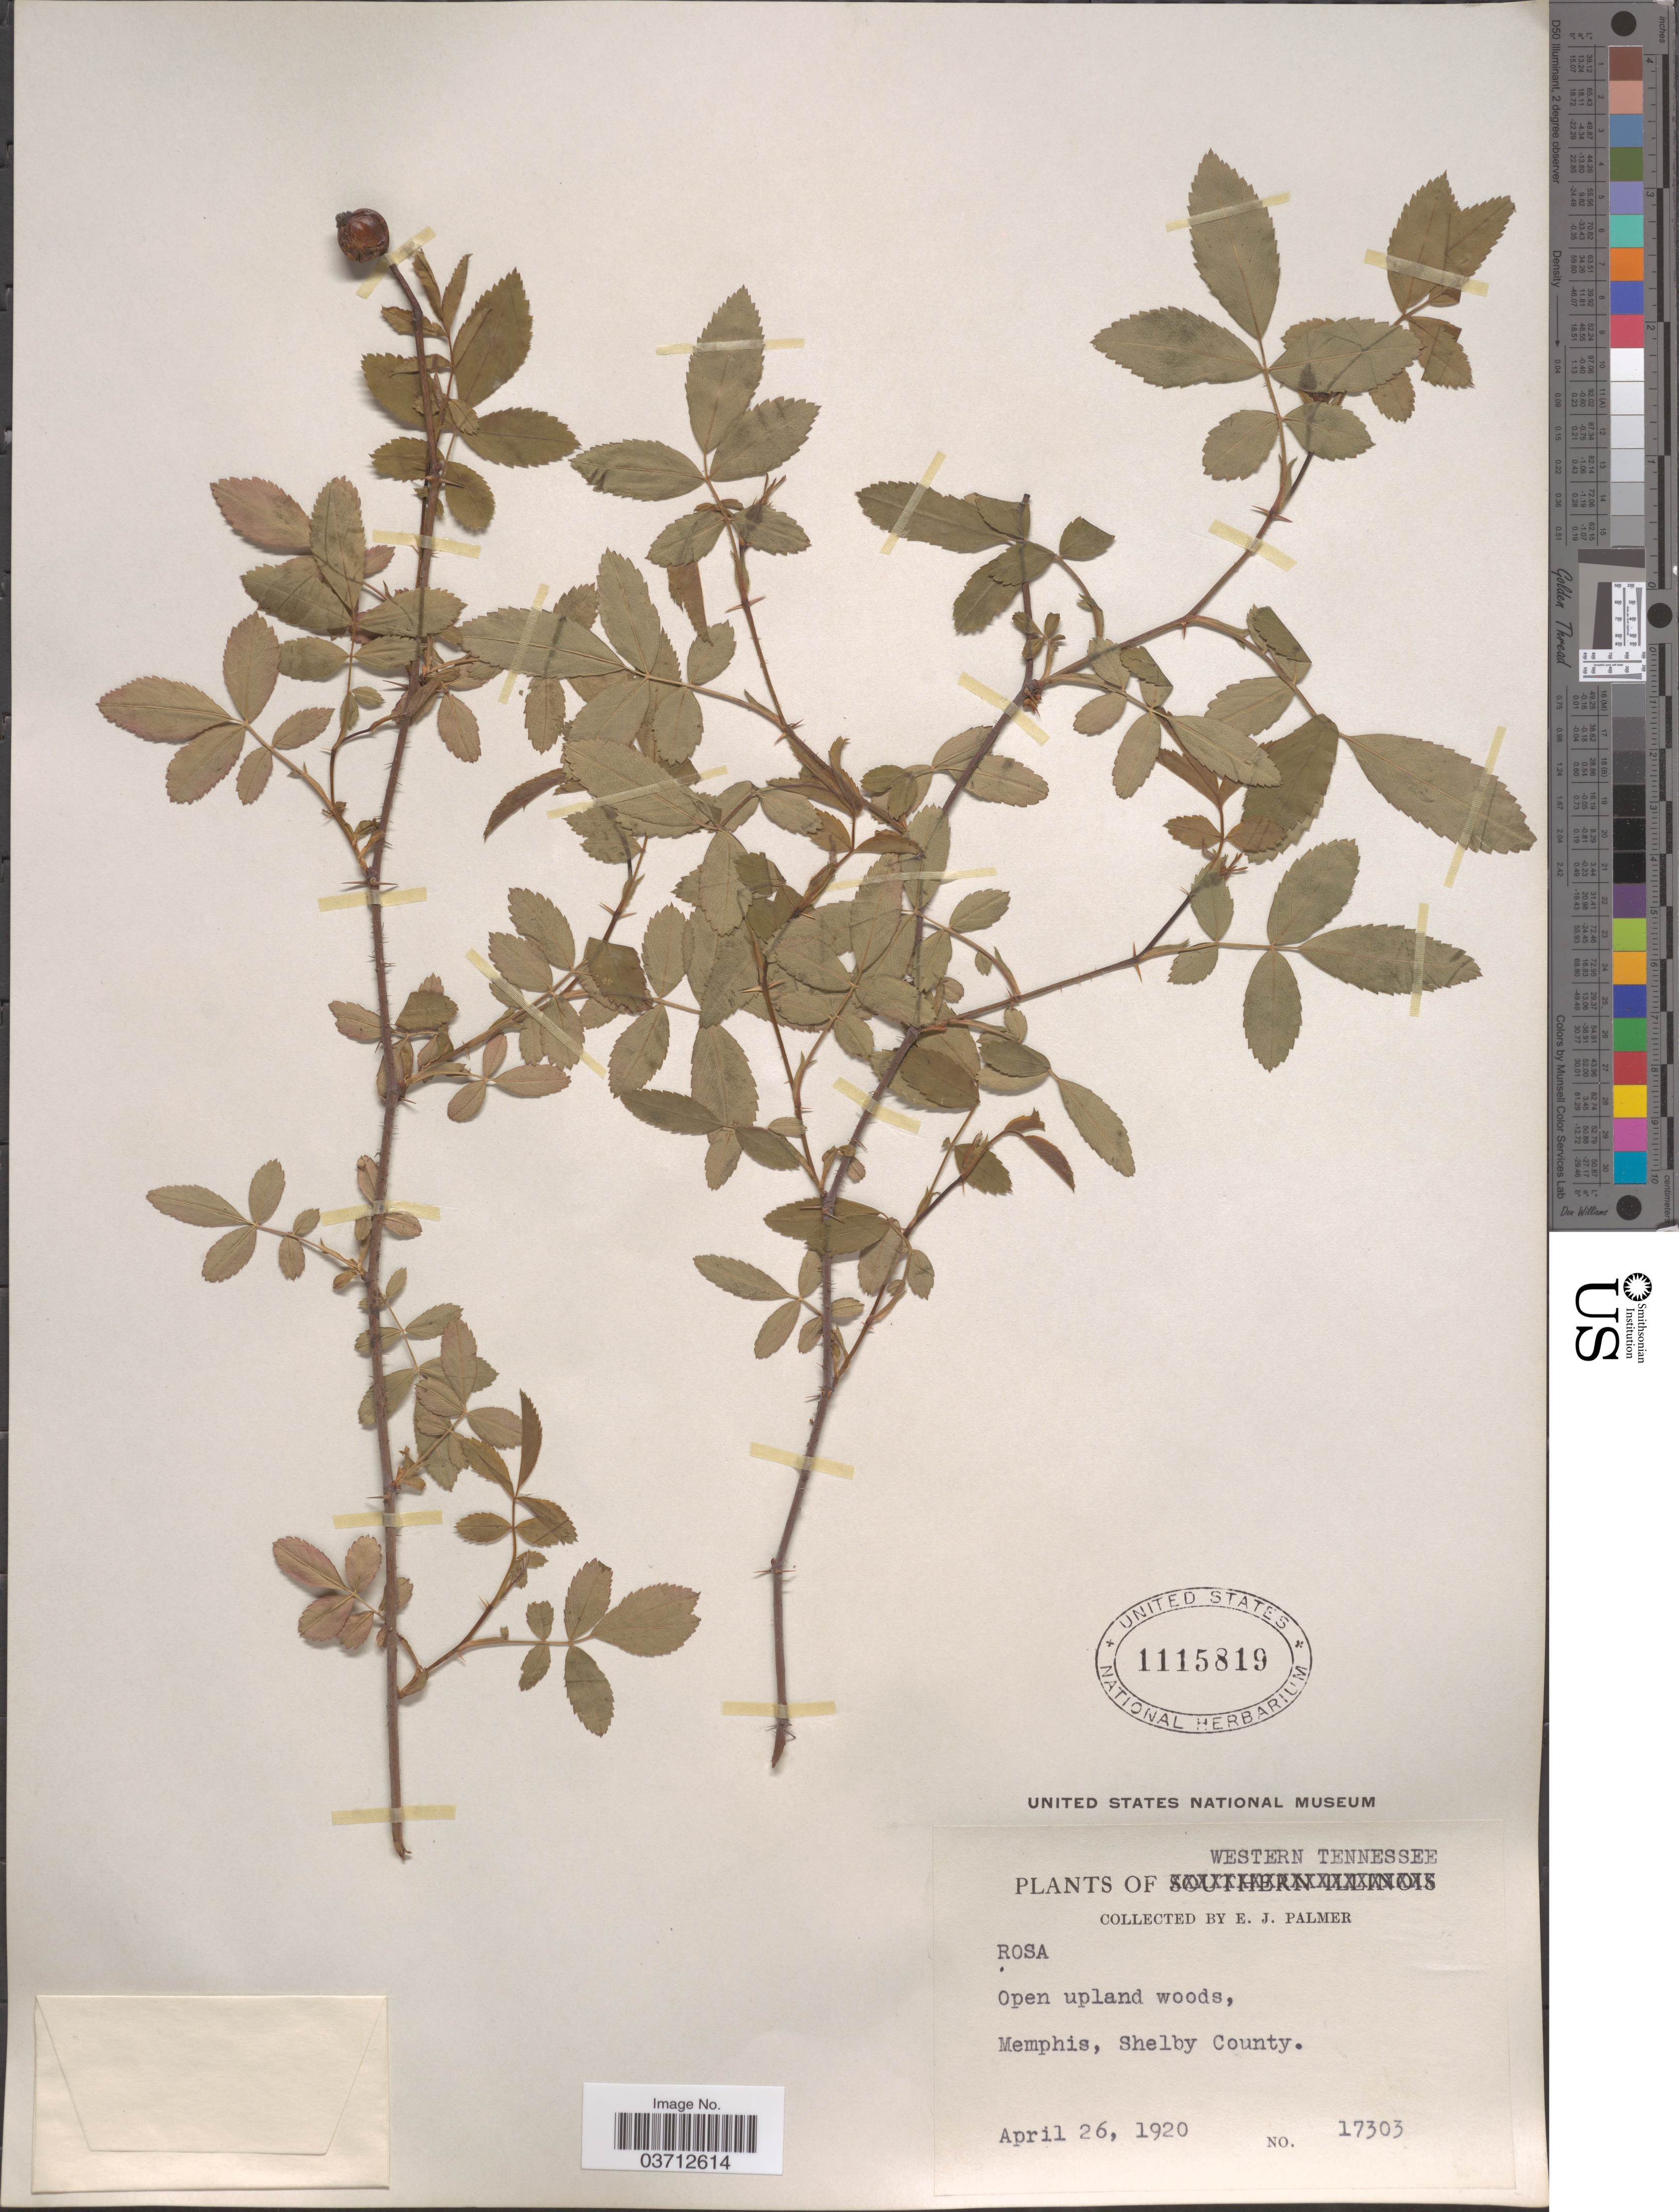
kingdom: Plantae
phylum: Tracheophyta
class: Magnoliopsida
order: Rosales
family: Rosaceae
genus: Rosa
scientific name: Rosa sp.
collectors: E. J. Palmer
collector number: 17303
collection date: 1920-04-26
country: United States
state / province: Tennessee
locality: Western Tennessee. Memphis, Shelby County.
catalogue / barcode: US 1115819